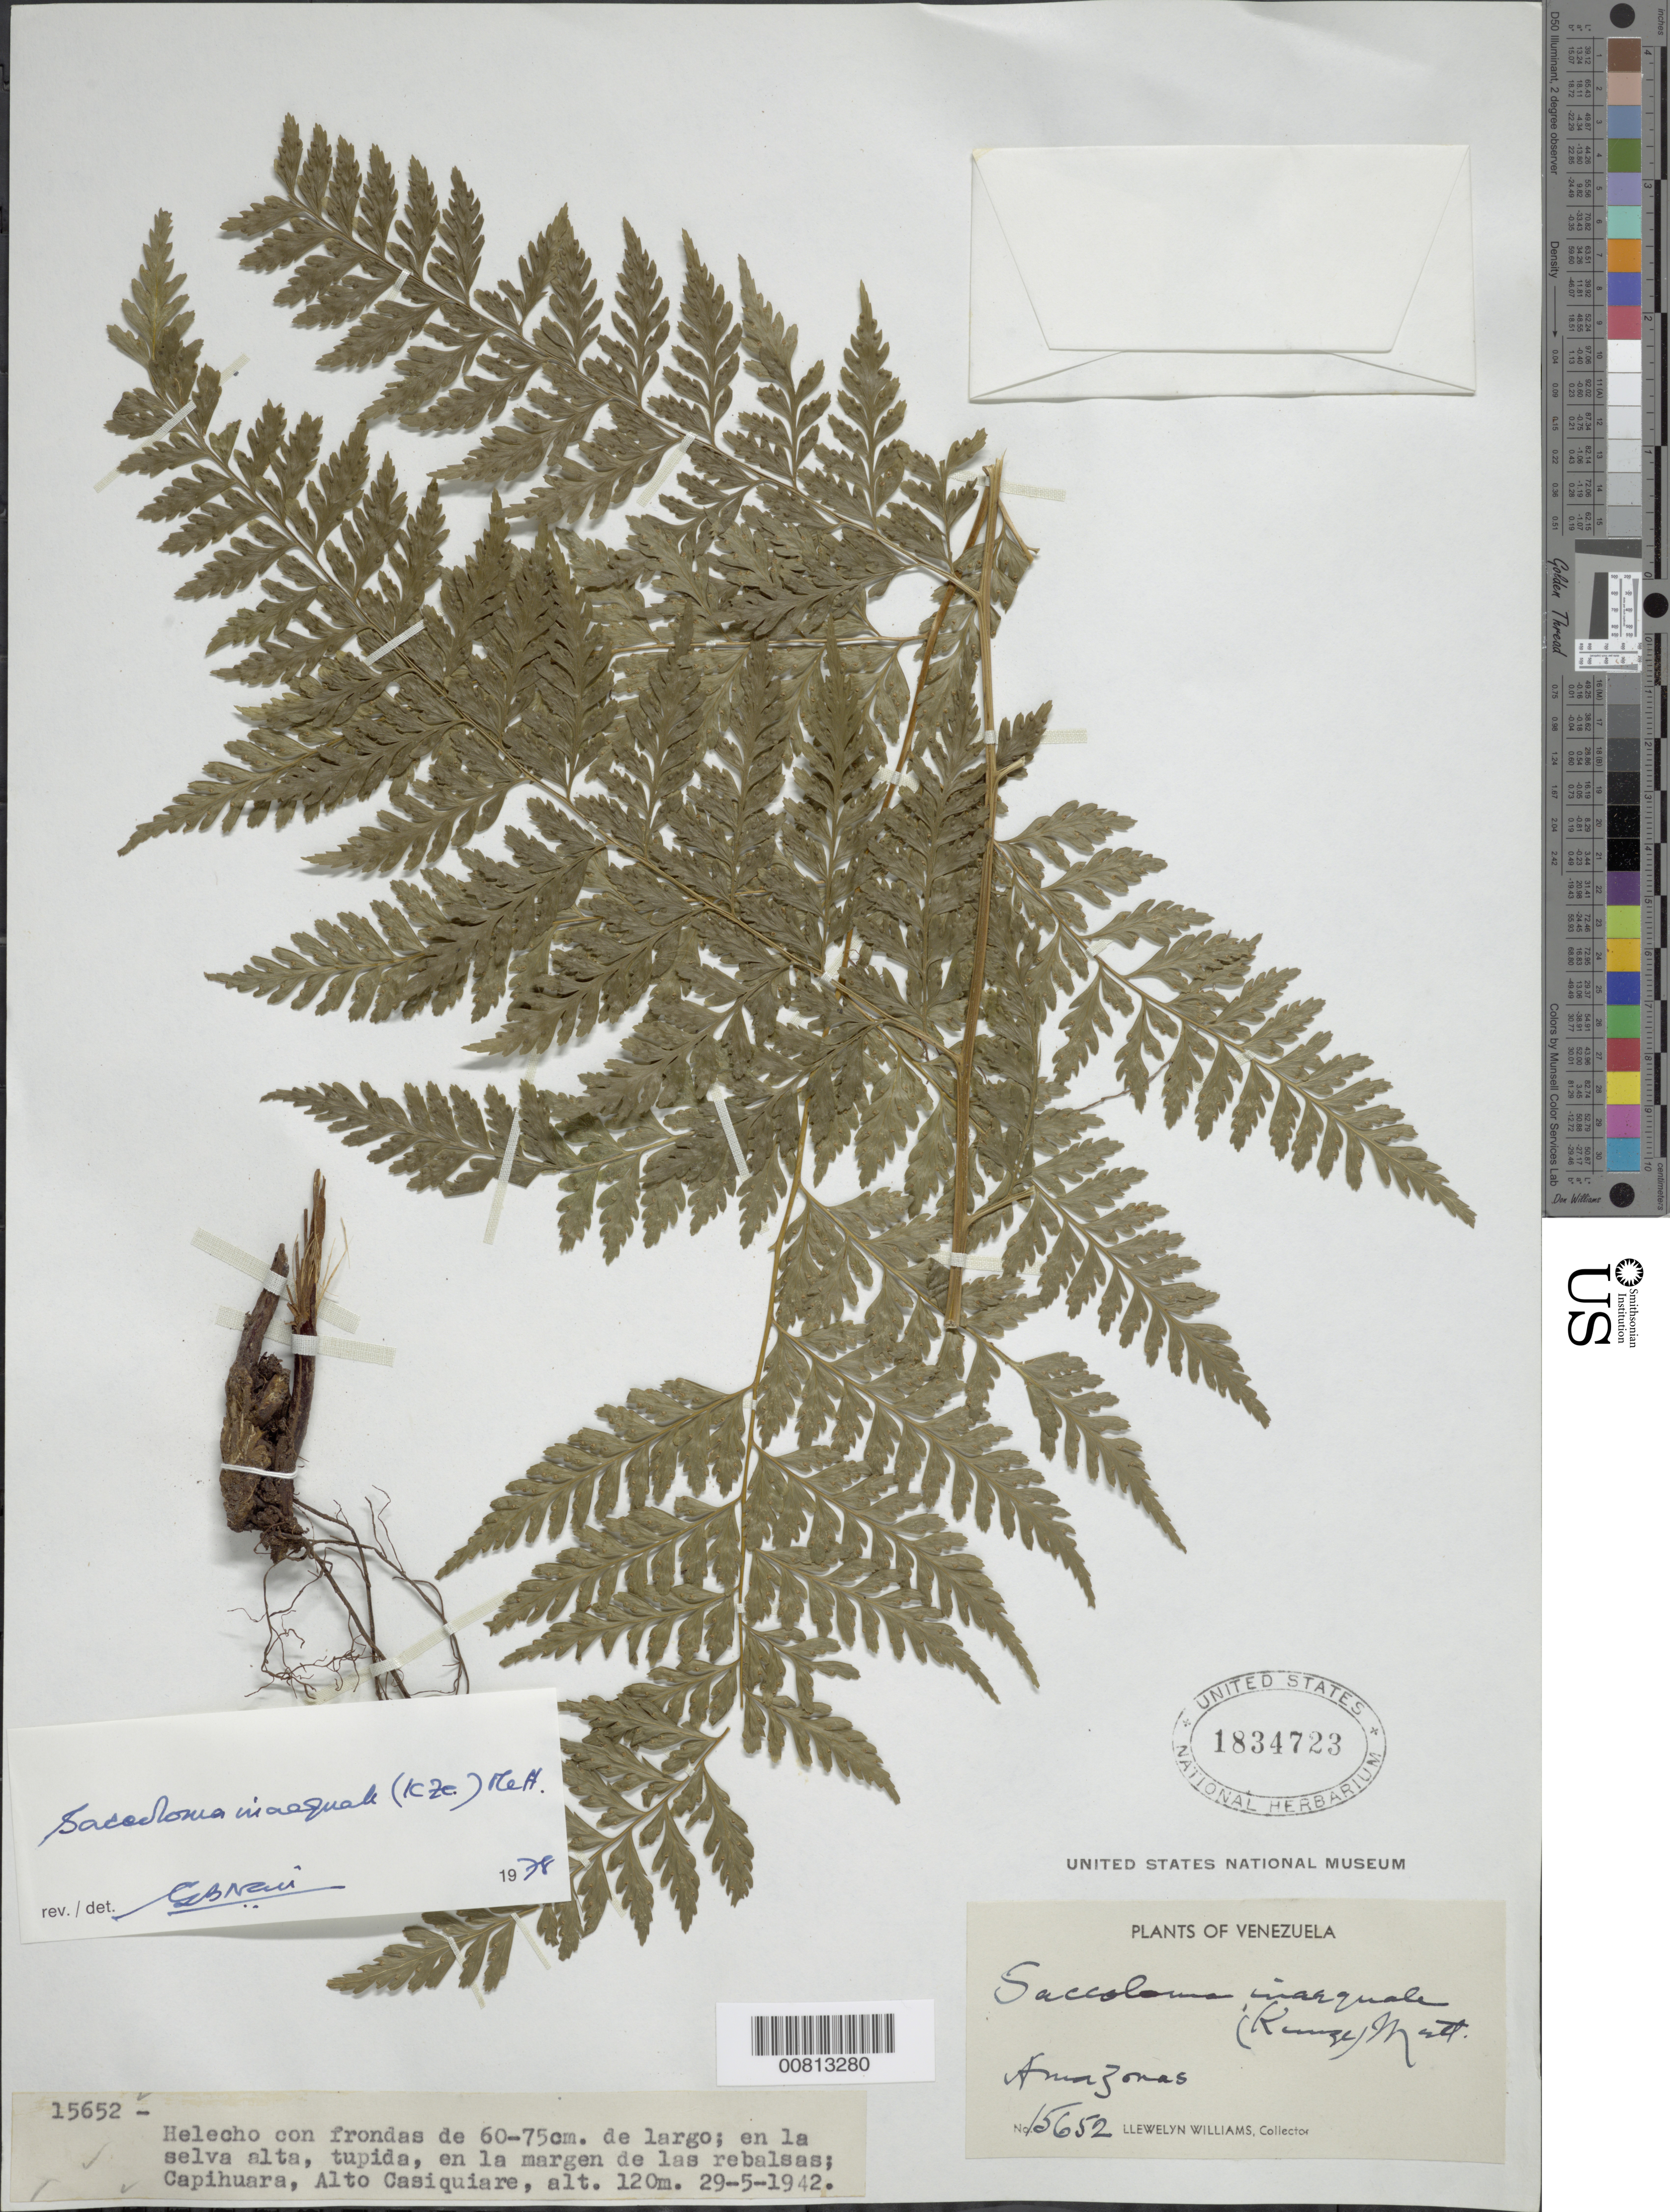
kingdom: Plantae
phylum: Tracheophyta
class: Polypodiopsida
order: Polypodiales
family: Saccolomataceae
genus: Saccoloma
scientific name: Saccoloma inaequale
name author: (Kunze) Mett.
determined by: Naii [?], G. B.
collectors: Ll. Williams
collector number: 15652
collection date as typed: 29-May-42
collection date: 1942-05-29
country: Venezuela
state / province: Amazonas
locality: Capihuara, Alto Casiquiare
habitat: Selva alta, tupida, en la margende las rebalsas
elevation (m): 120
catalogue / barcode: US 1834723